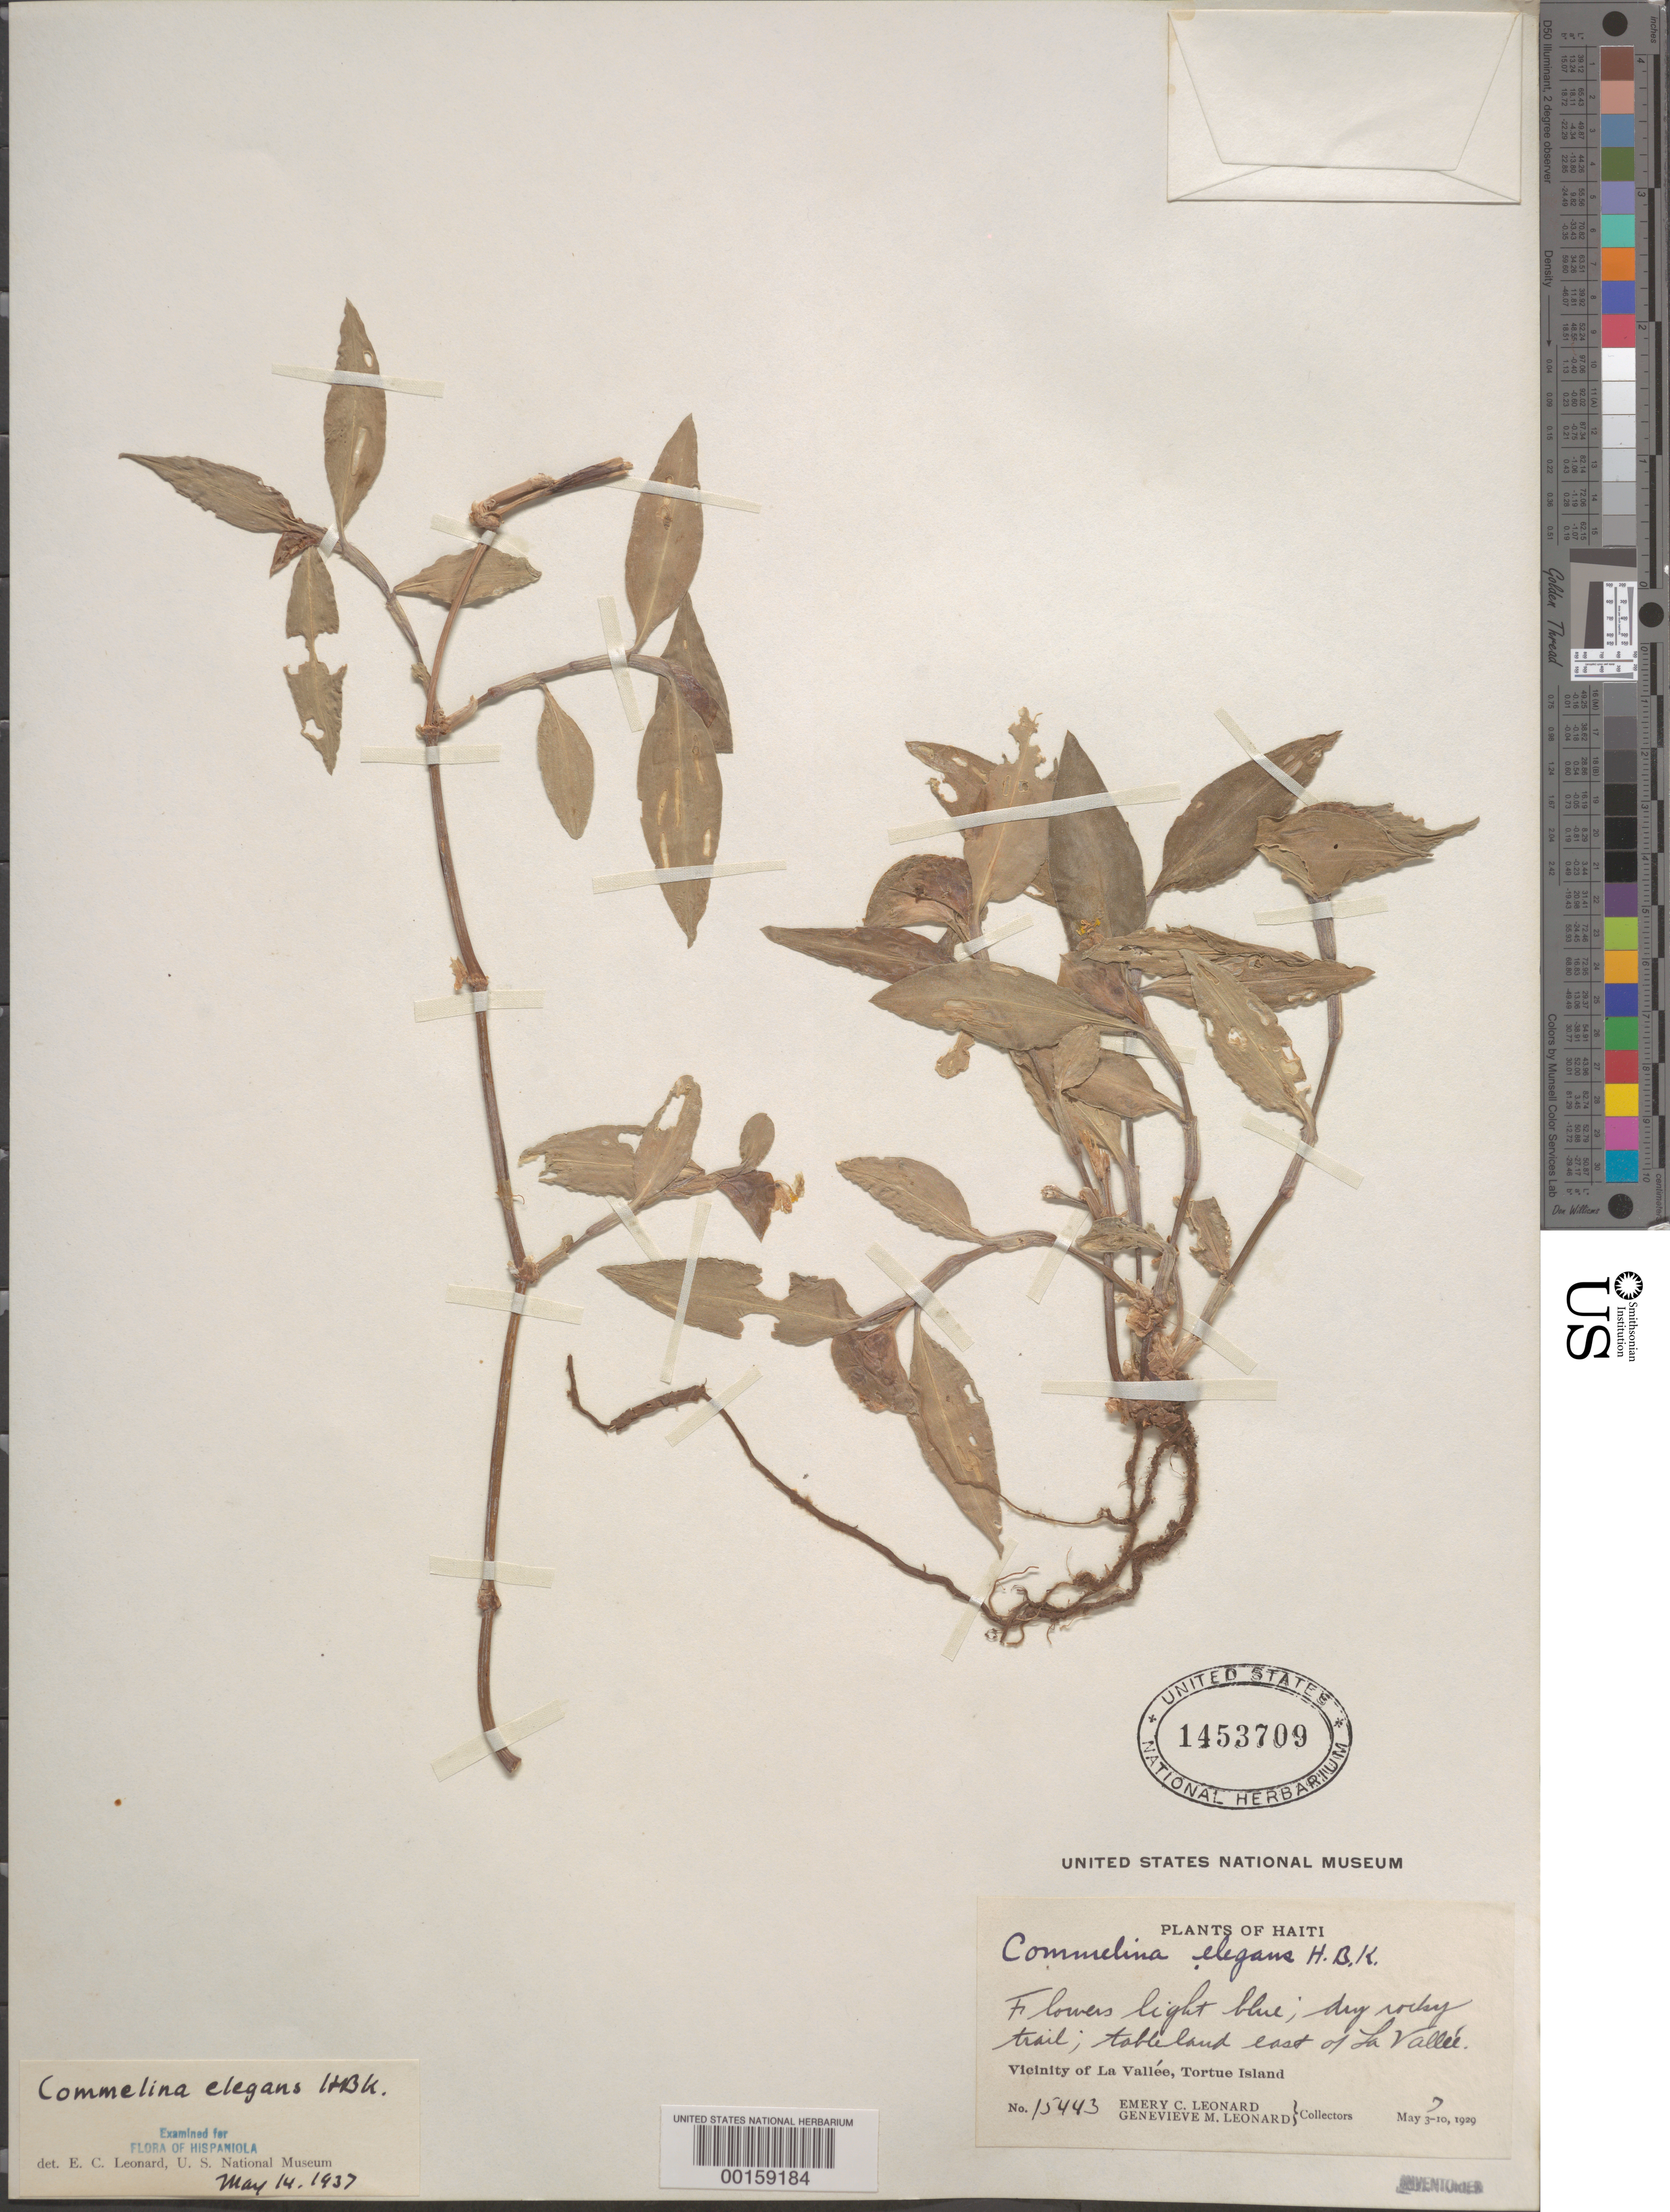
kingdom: Plantae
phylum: Tracheophyta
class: Liliopsida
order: Commelinales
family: Commelinaceae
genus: Commelina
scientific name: Commelina erecta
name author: L.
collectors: E. C. Leonard & G. M. Leonard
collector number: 15443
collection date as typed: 07 May 1929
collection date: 1929-05-07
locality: La vallee, tortue island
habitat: Dry soil; rocky trail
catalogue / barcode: US 1453709